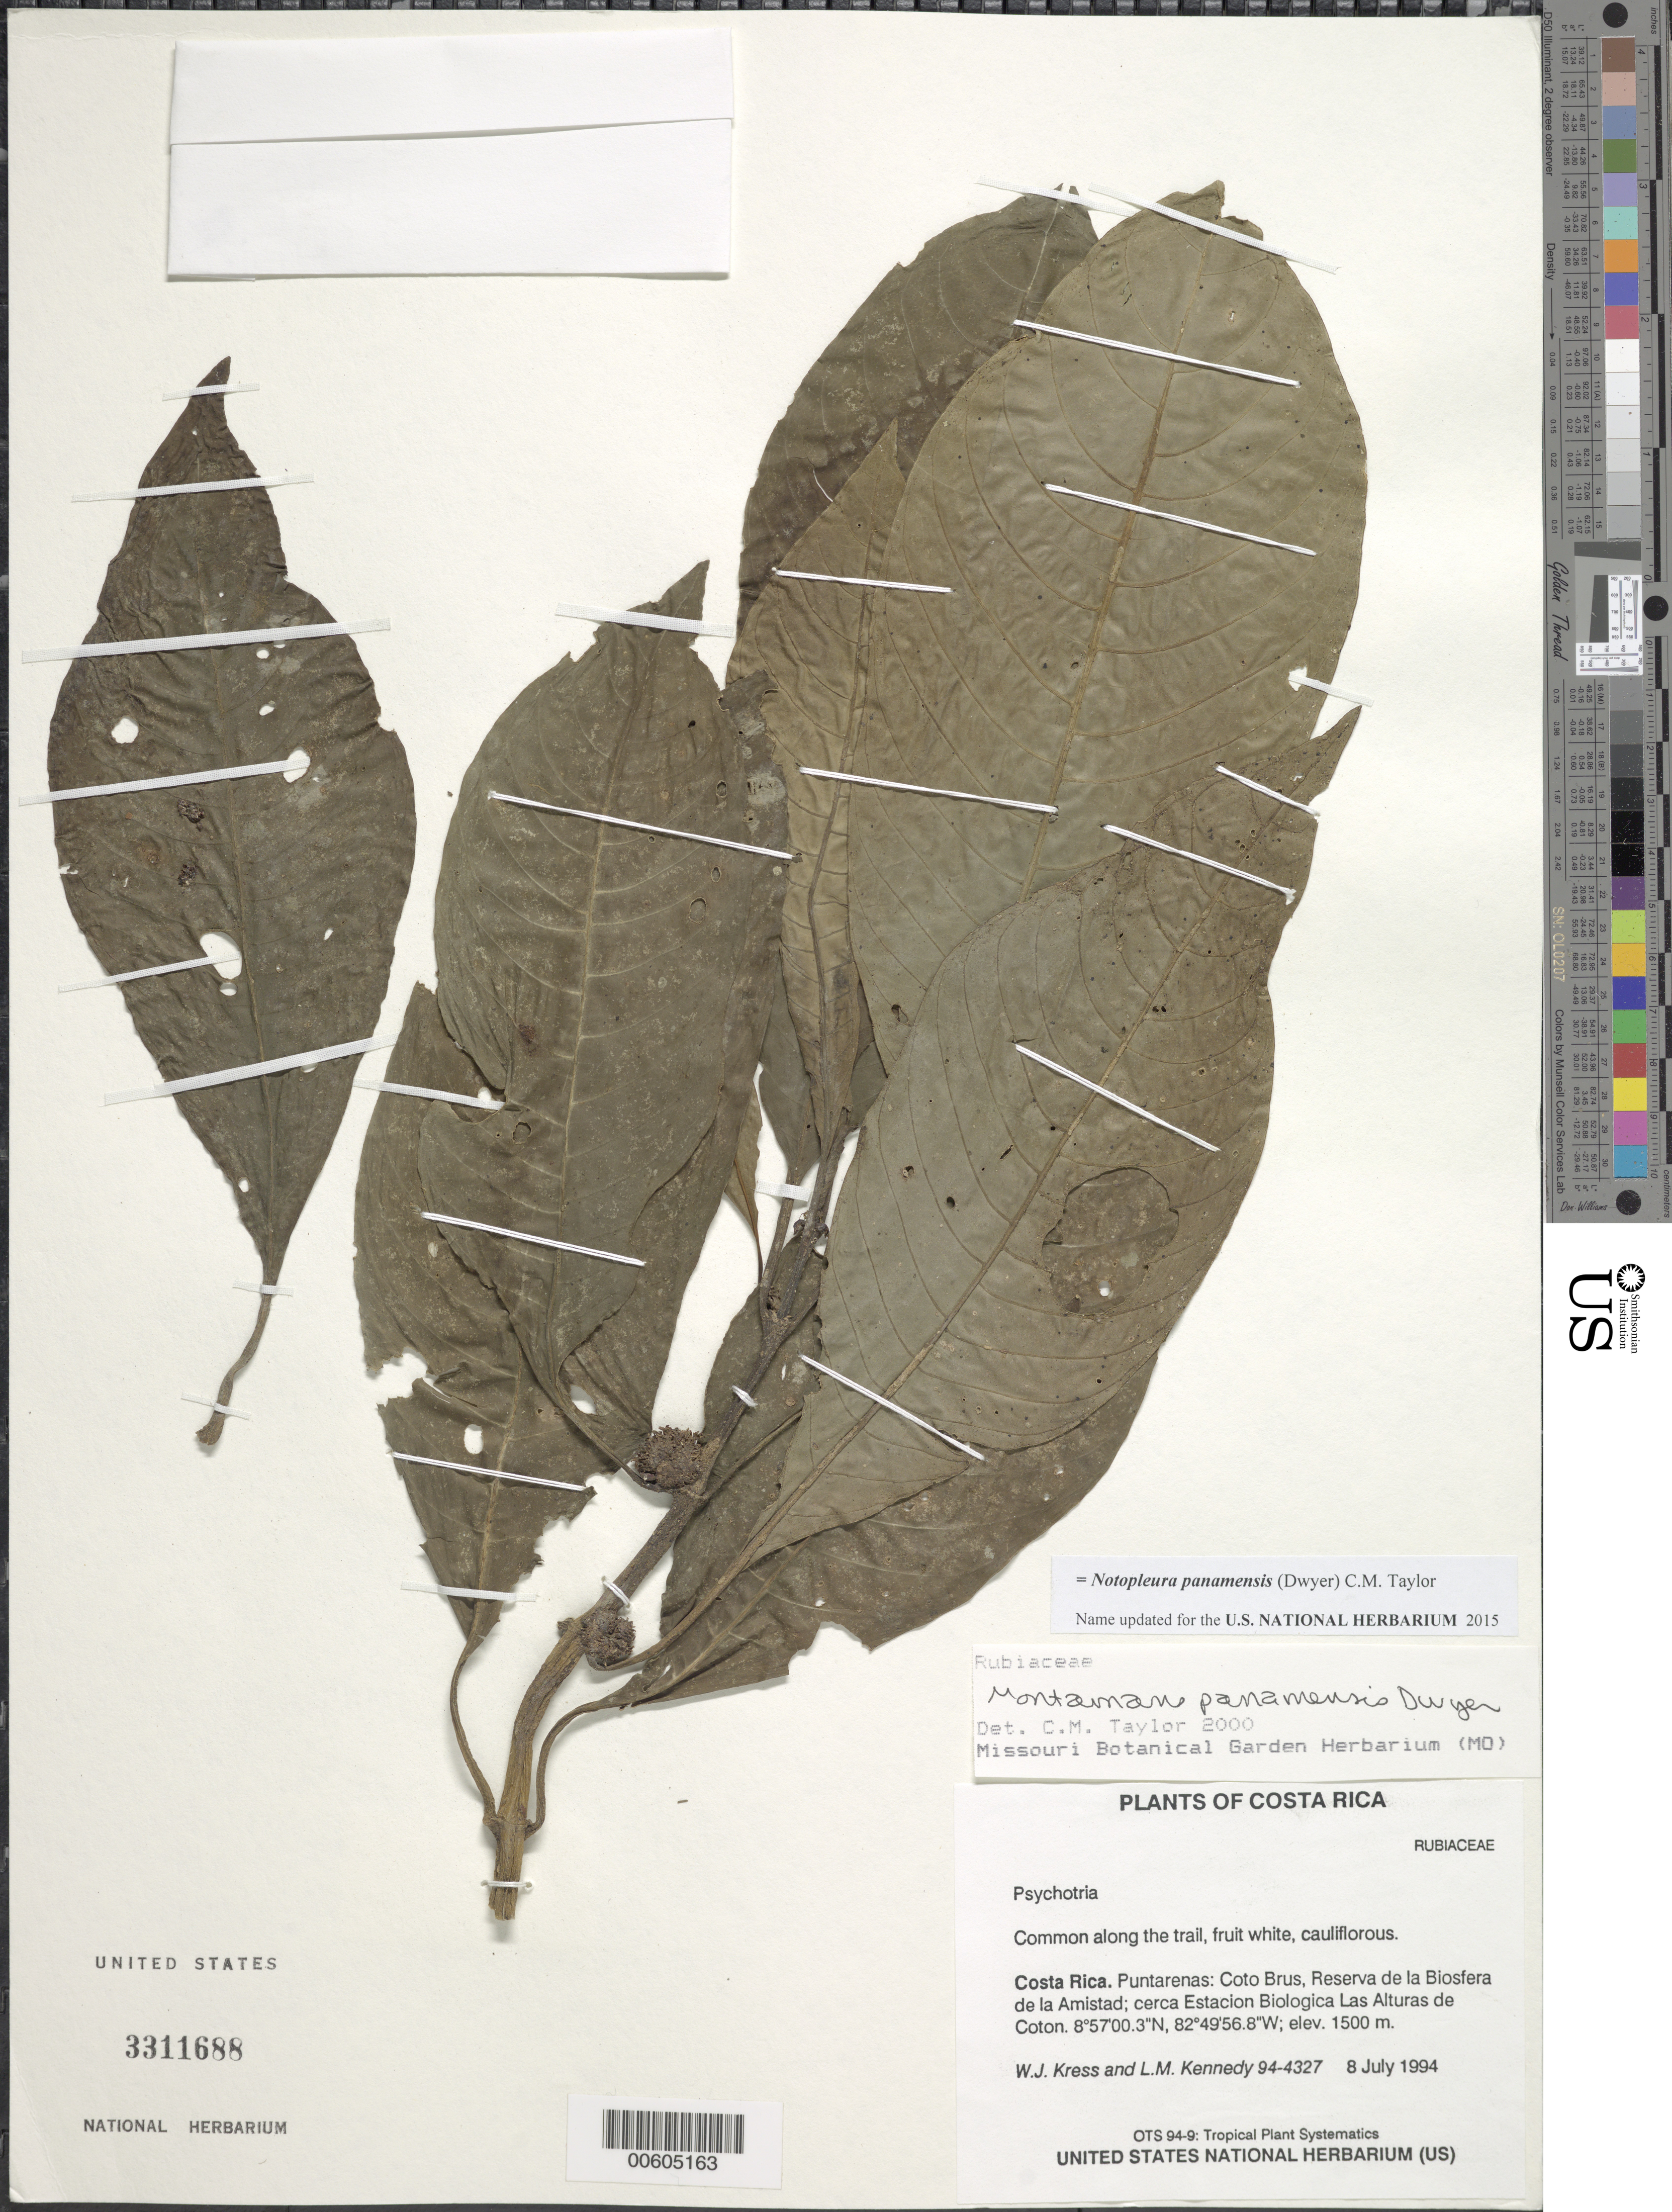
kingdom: Plantae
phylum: Tracheophyta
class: Magnoliopsida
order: Gentianales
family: Rubiaceae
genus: Montamans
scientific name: Montamans panamensis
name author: Dwyer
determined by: Taylor, Charlotte M.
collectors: W. J. Kress & L. M. Kennedy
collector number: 94-4327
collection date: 1994-07-08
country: Costa Rica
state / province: Puntarenas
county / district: Coto Brus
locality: Reserva de la Biosfera de la Amistad; cerca Estacion Biologica Las Alturas de Coton.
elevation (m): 1500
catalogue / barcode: US 3311688